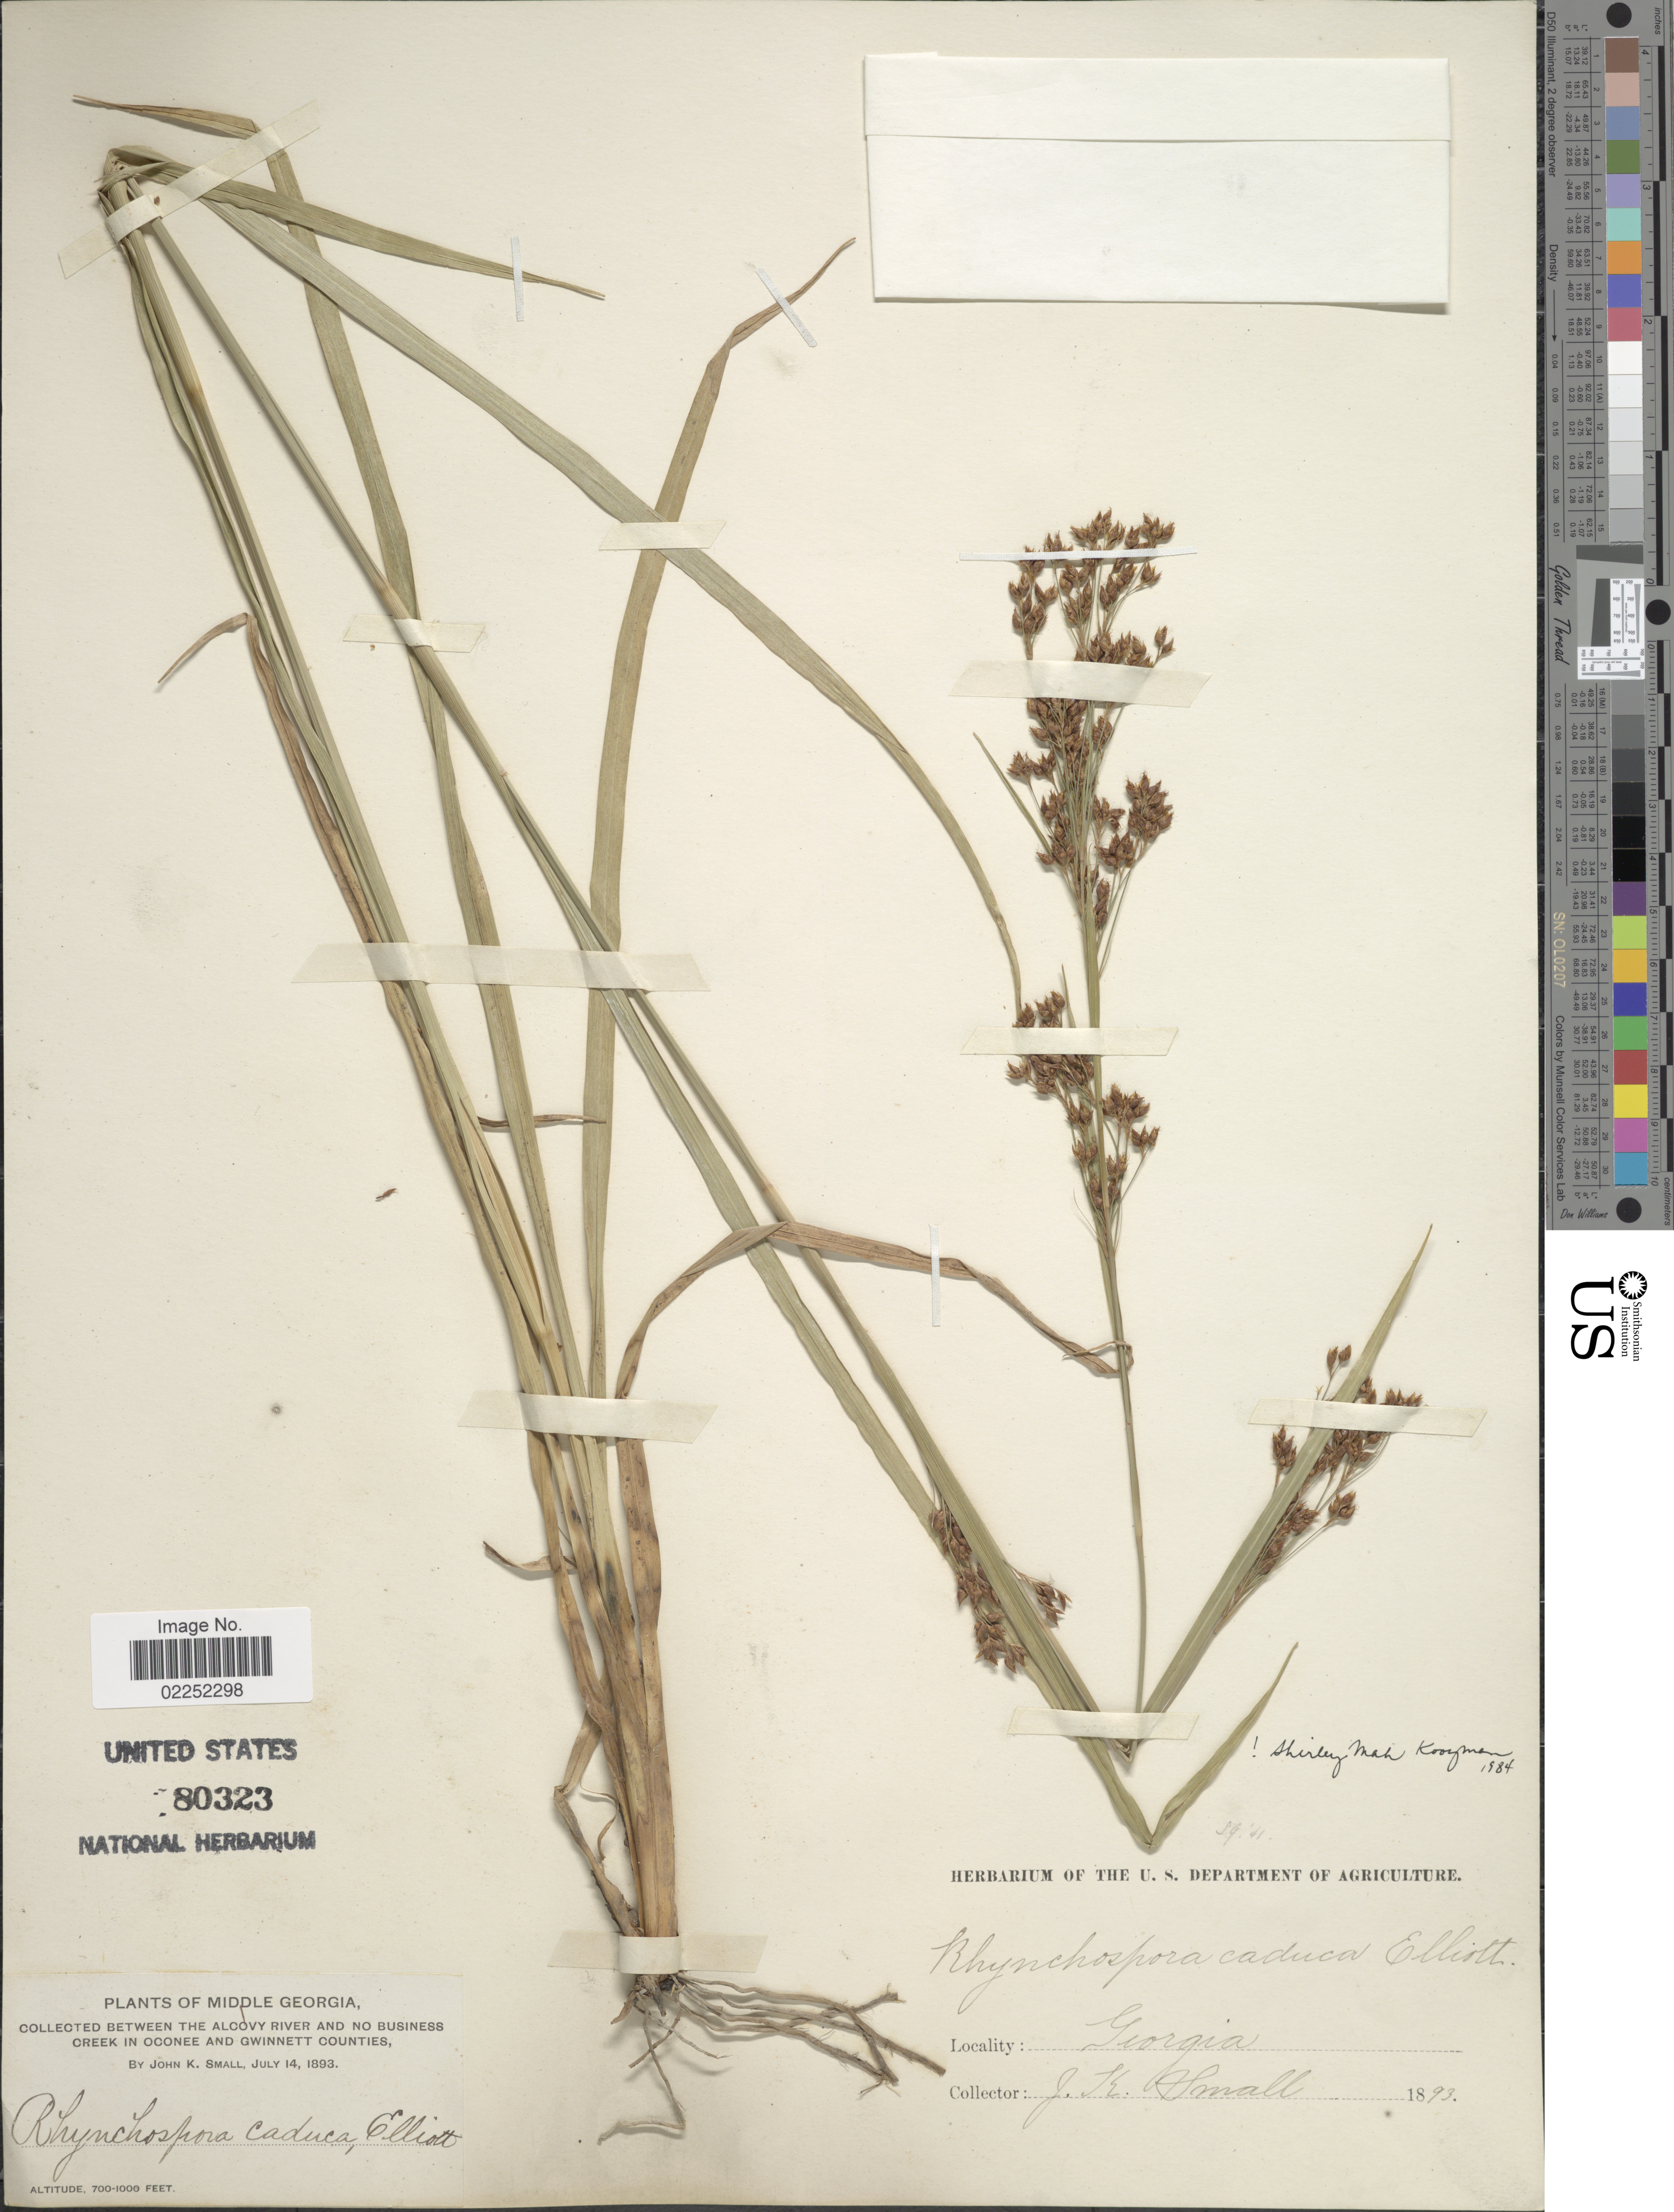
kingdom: Plantae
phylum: Tracheophyta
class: Liliopsida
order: Poales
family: Cyperaceae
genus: Rhynchospora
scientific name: Rhynchospora caduca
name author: Elliott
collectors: J. K. Small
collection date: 1893-07-14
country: United States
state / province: Georgia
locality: Middle Georgia, Between The Alcovy River and No Business Creek on Oconee and Gwinnett Counties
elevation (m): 213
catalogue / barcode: US 80323